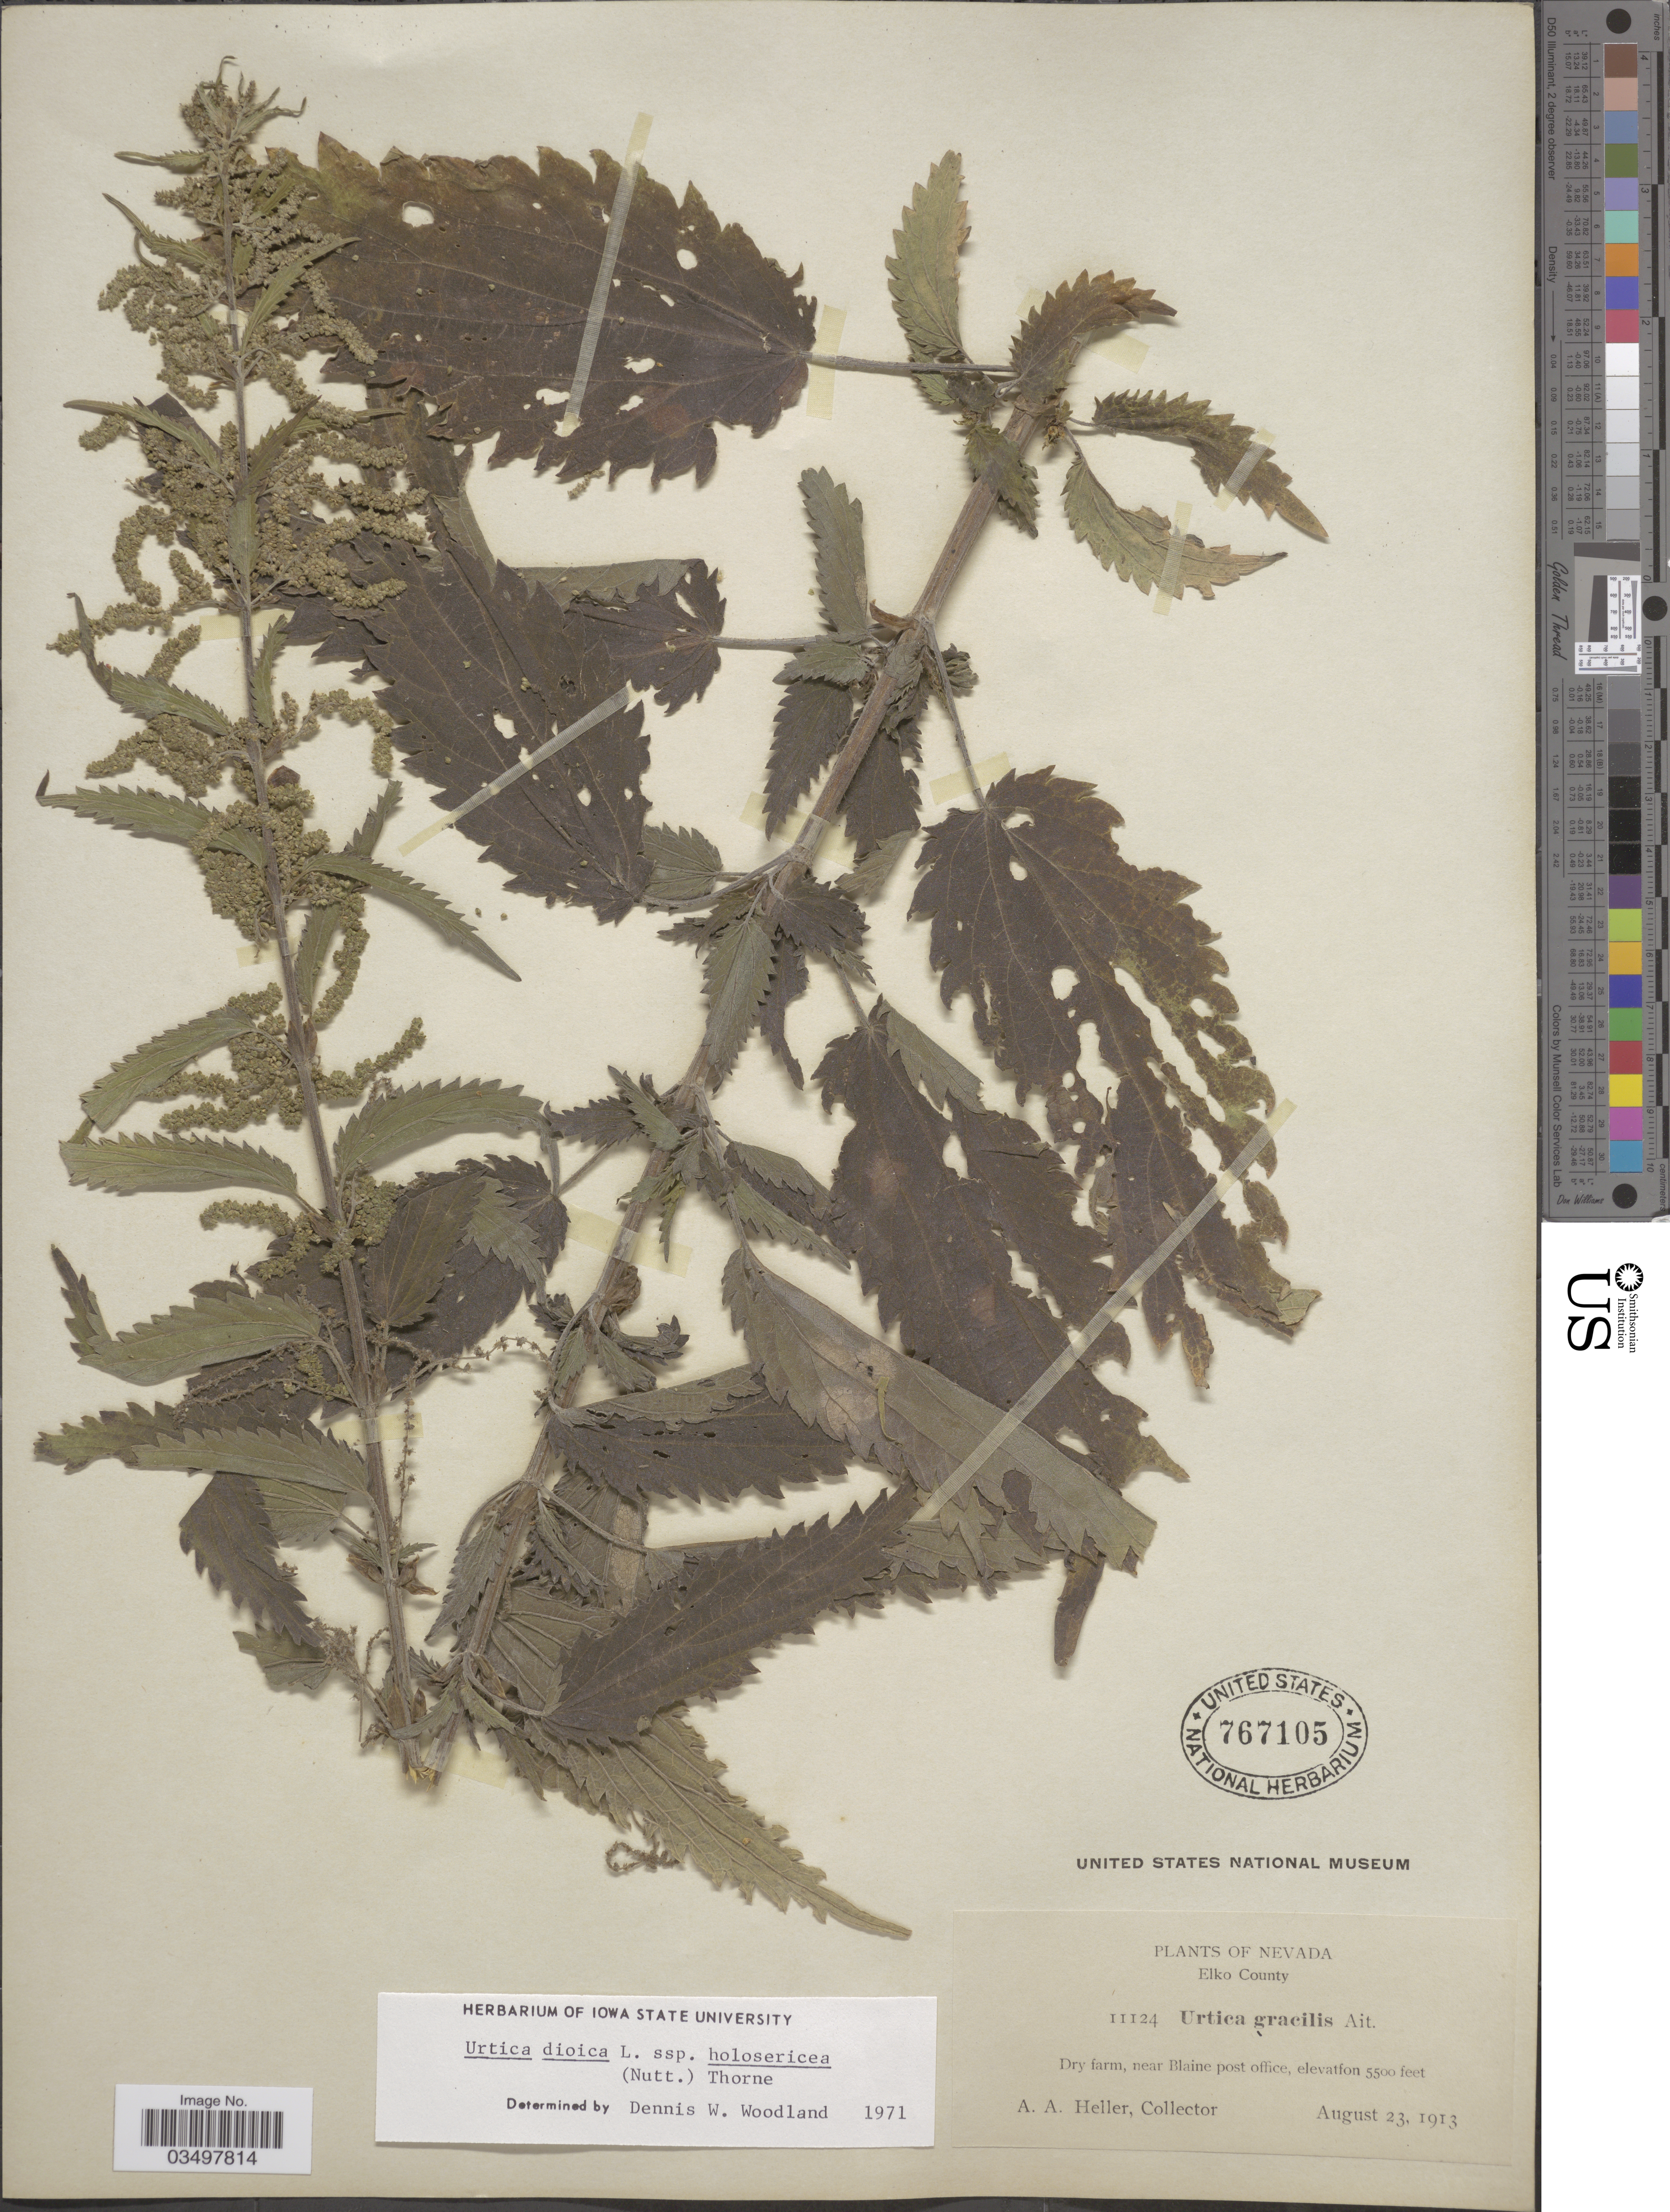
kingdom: Plantae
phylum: Tracheophyta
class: Magnoliopsida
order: Rosales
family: Urticaceae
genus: Urtica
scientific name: Urtica dioica subsp. holosericea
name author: (Nutt.) Thorne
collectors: A. A. Heller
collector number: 11124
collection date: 1913-08-23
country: United States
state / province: Nevada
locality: Elko County. Dry farm, near Blaine post office.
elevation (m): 1676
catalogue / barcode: US 767105